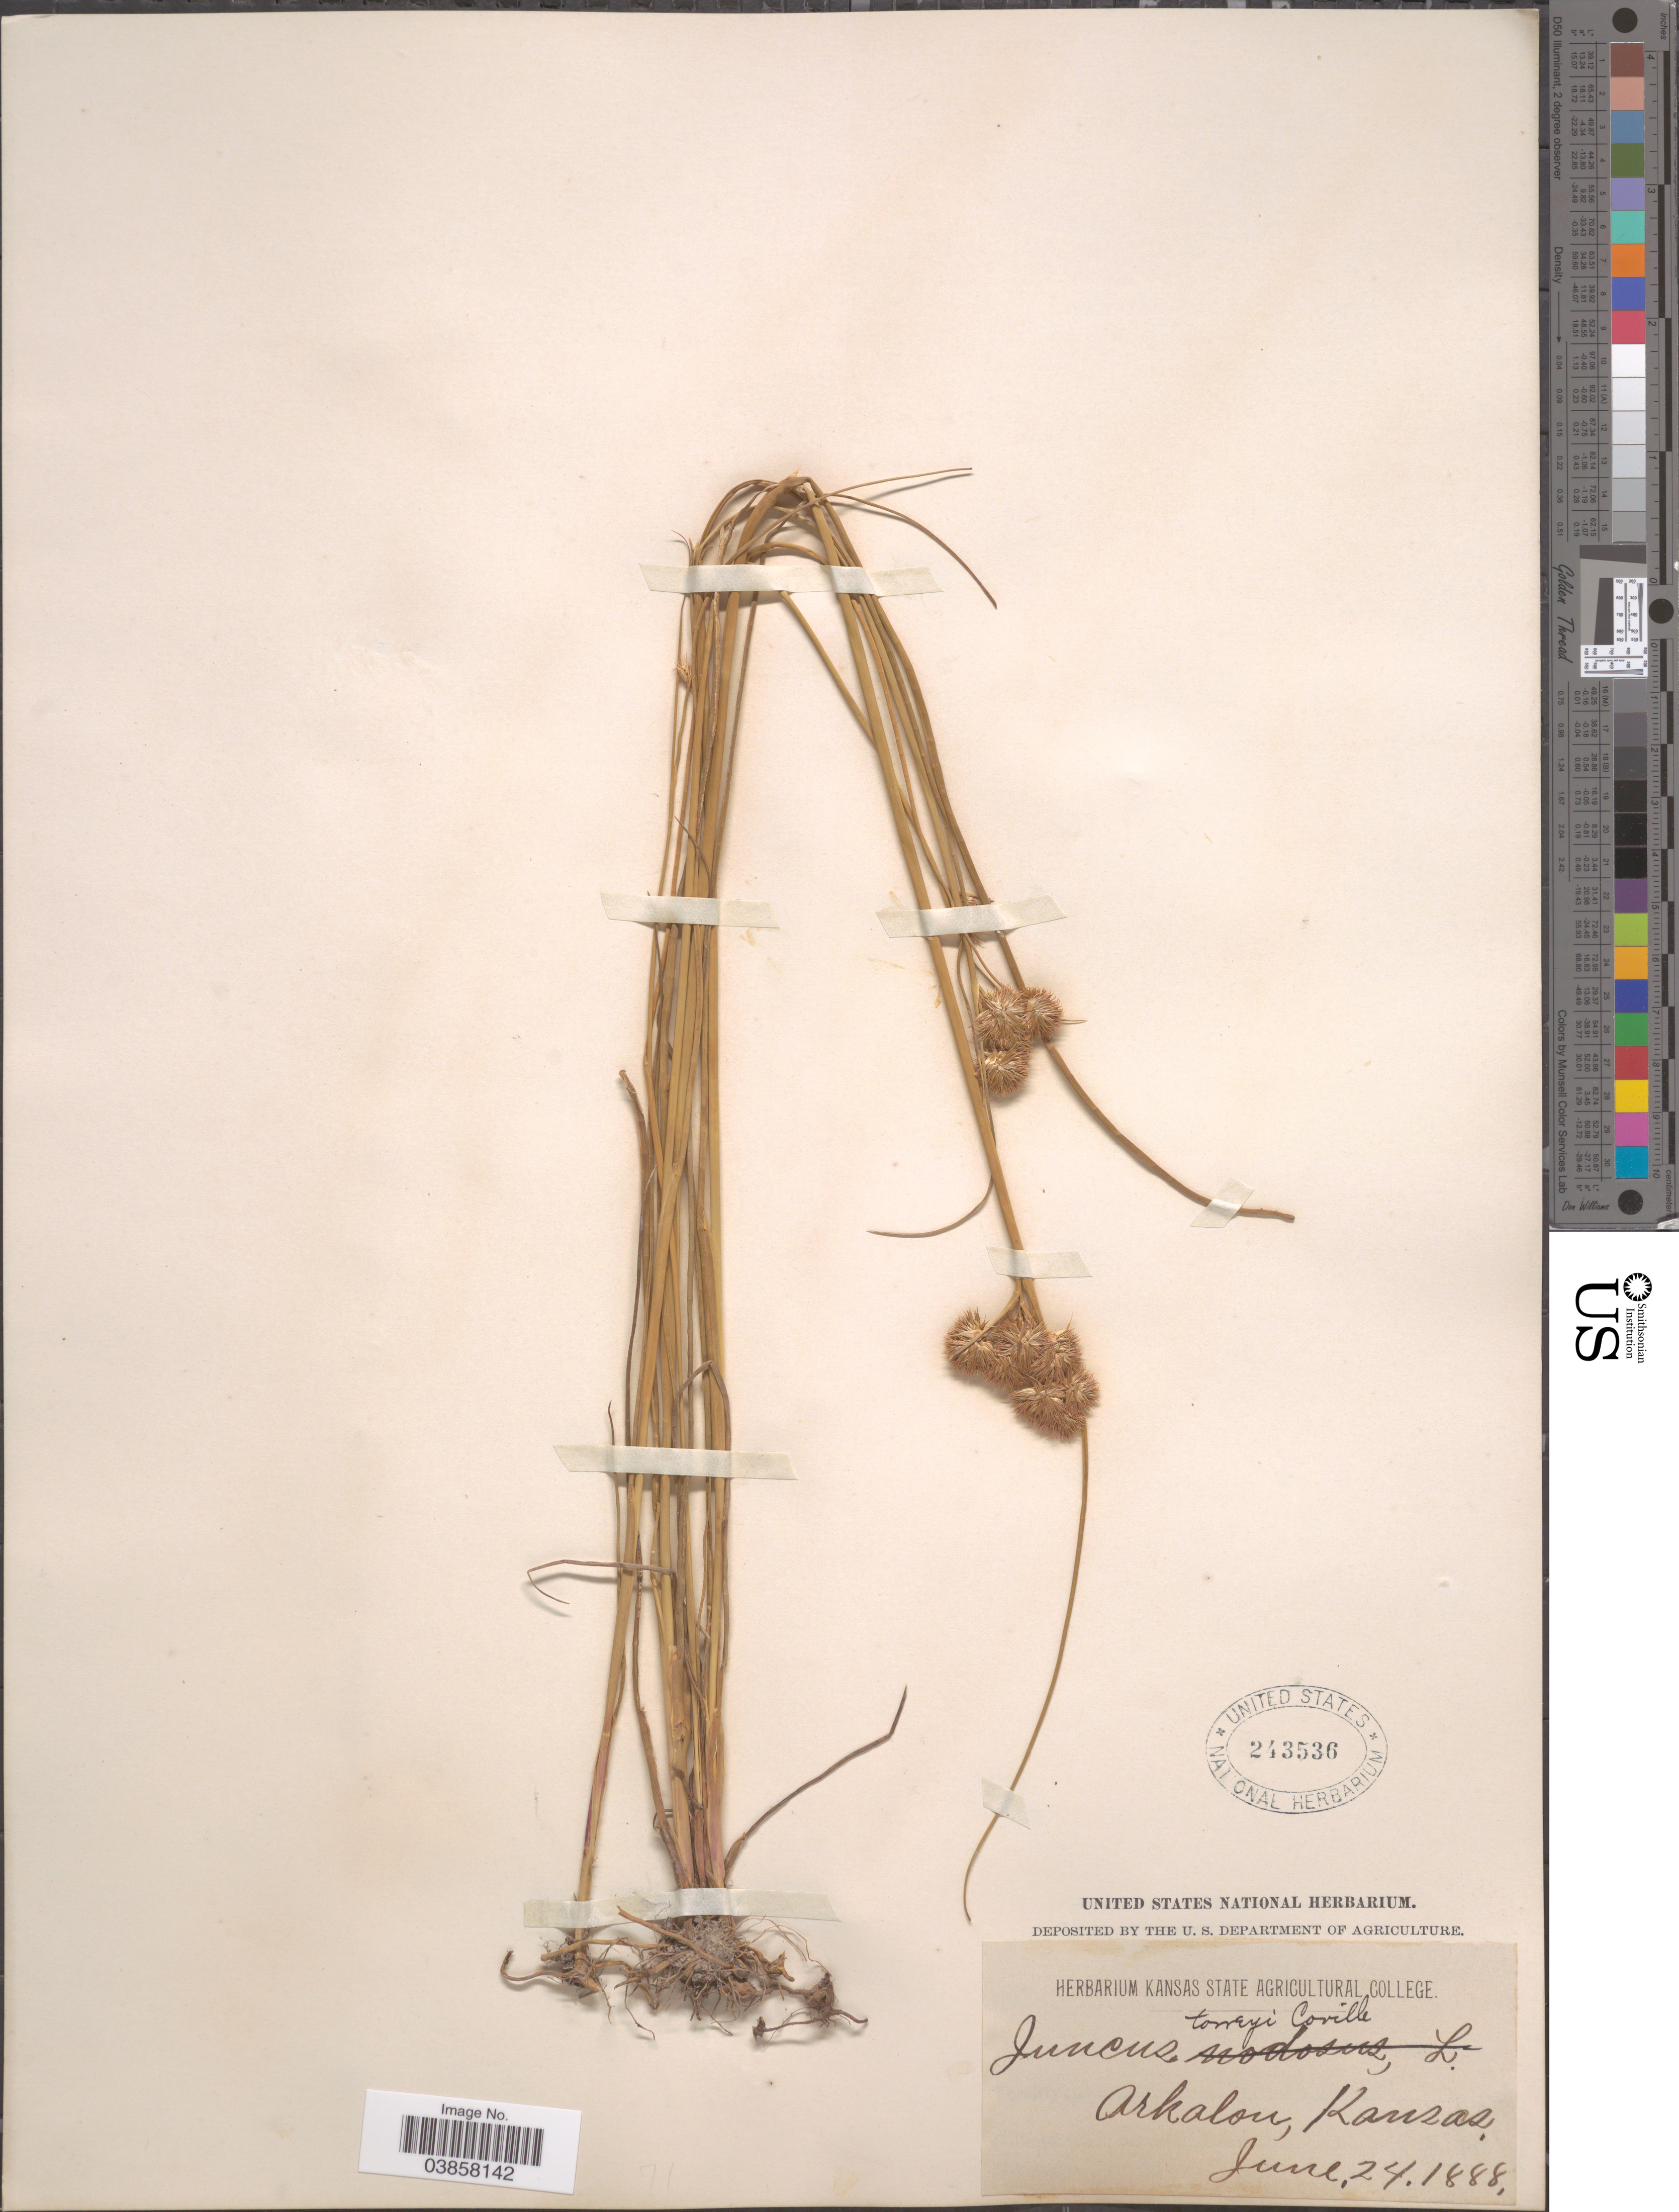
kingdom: Plantae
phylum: Tracheophyta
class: Liliopsida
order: Poales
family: Juncaceae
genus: Juncus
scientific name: Juncus torreyi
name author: Coville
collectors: ex herb. Kansas State Agricultural College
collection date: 1888-06-24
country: United States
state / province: Kansas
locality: Arkalon.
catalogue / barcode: US 243536